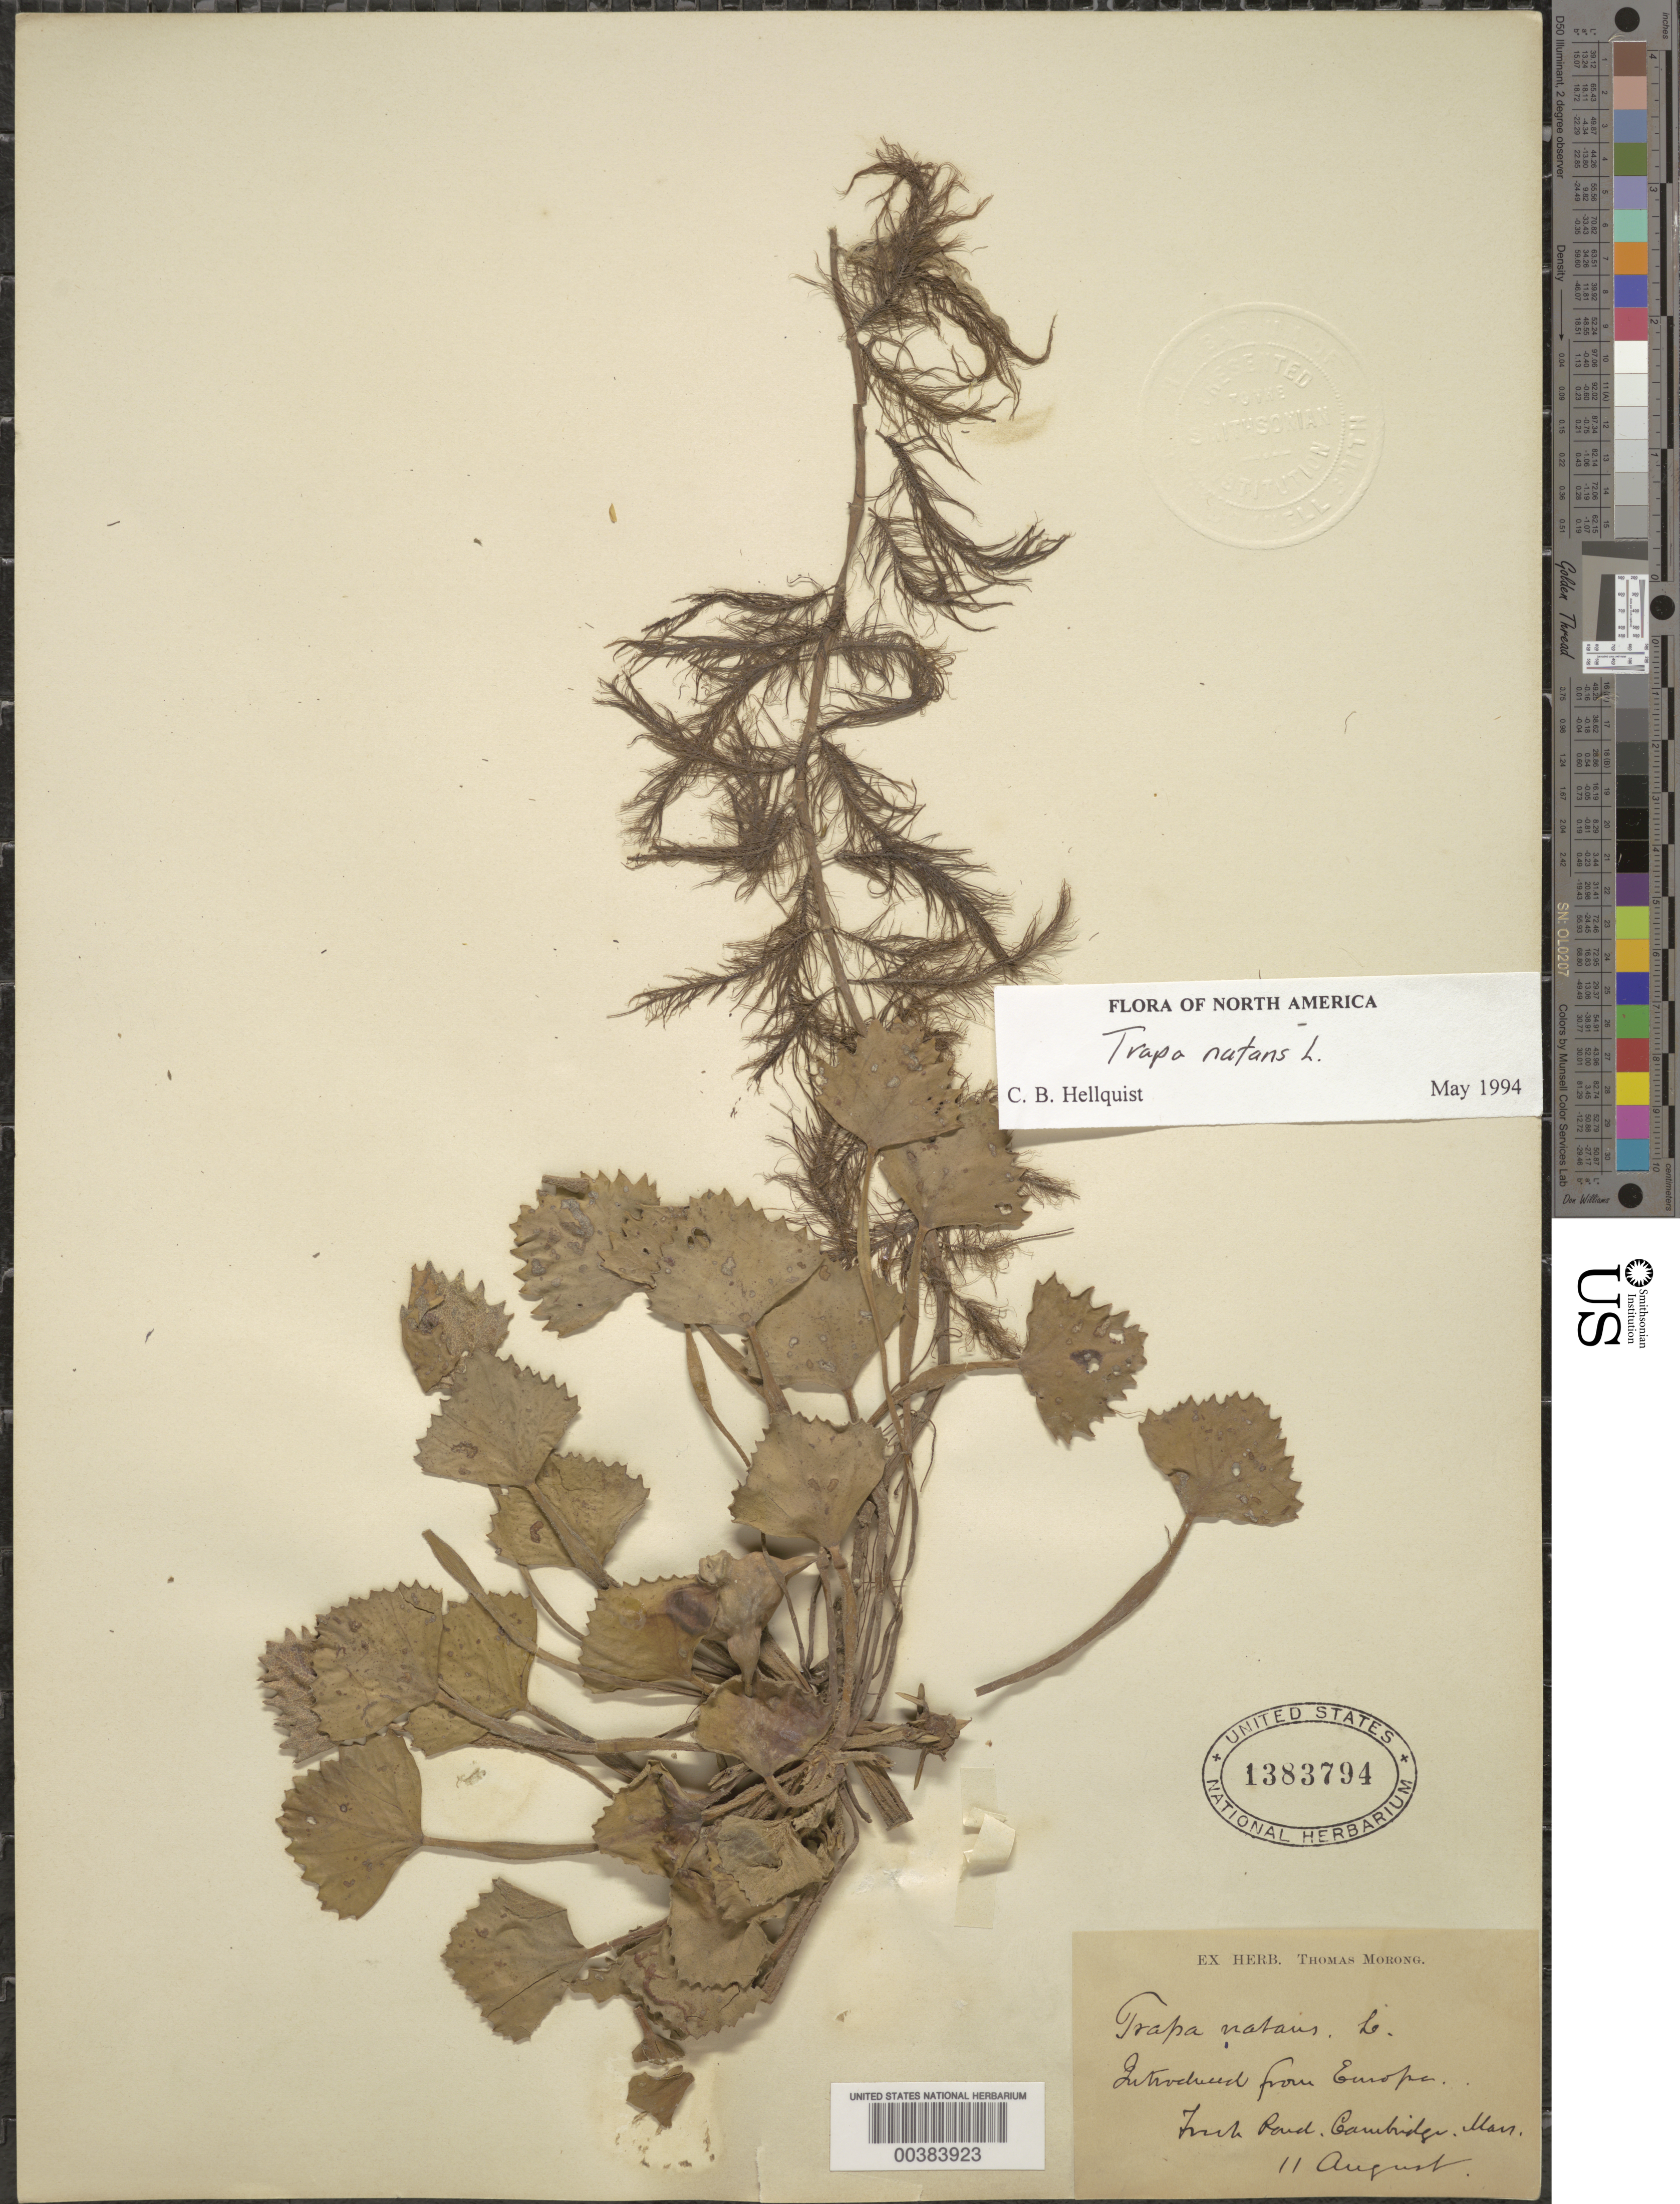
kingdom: Plantae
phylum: Tracheophyta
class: Magnoliopsida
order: Myrtales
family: Lythraceae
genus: Trapa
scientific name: Trapa natans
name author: L.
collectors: ex Herb. T. Morong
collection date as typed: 11 Aug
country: United States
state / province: Massachusetts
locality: Cambridge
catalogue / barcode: US 1383794